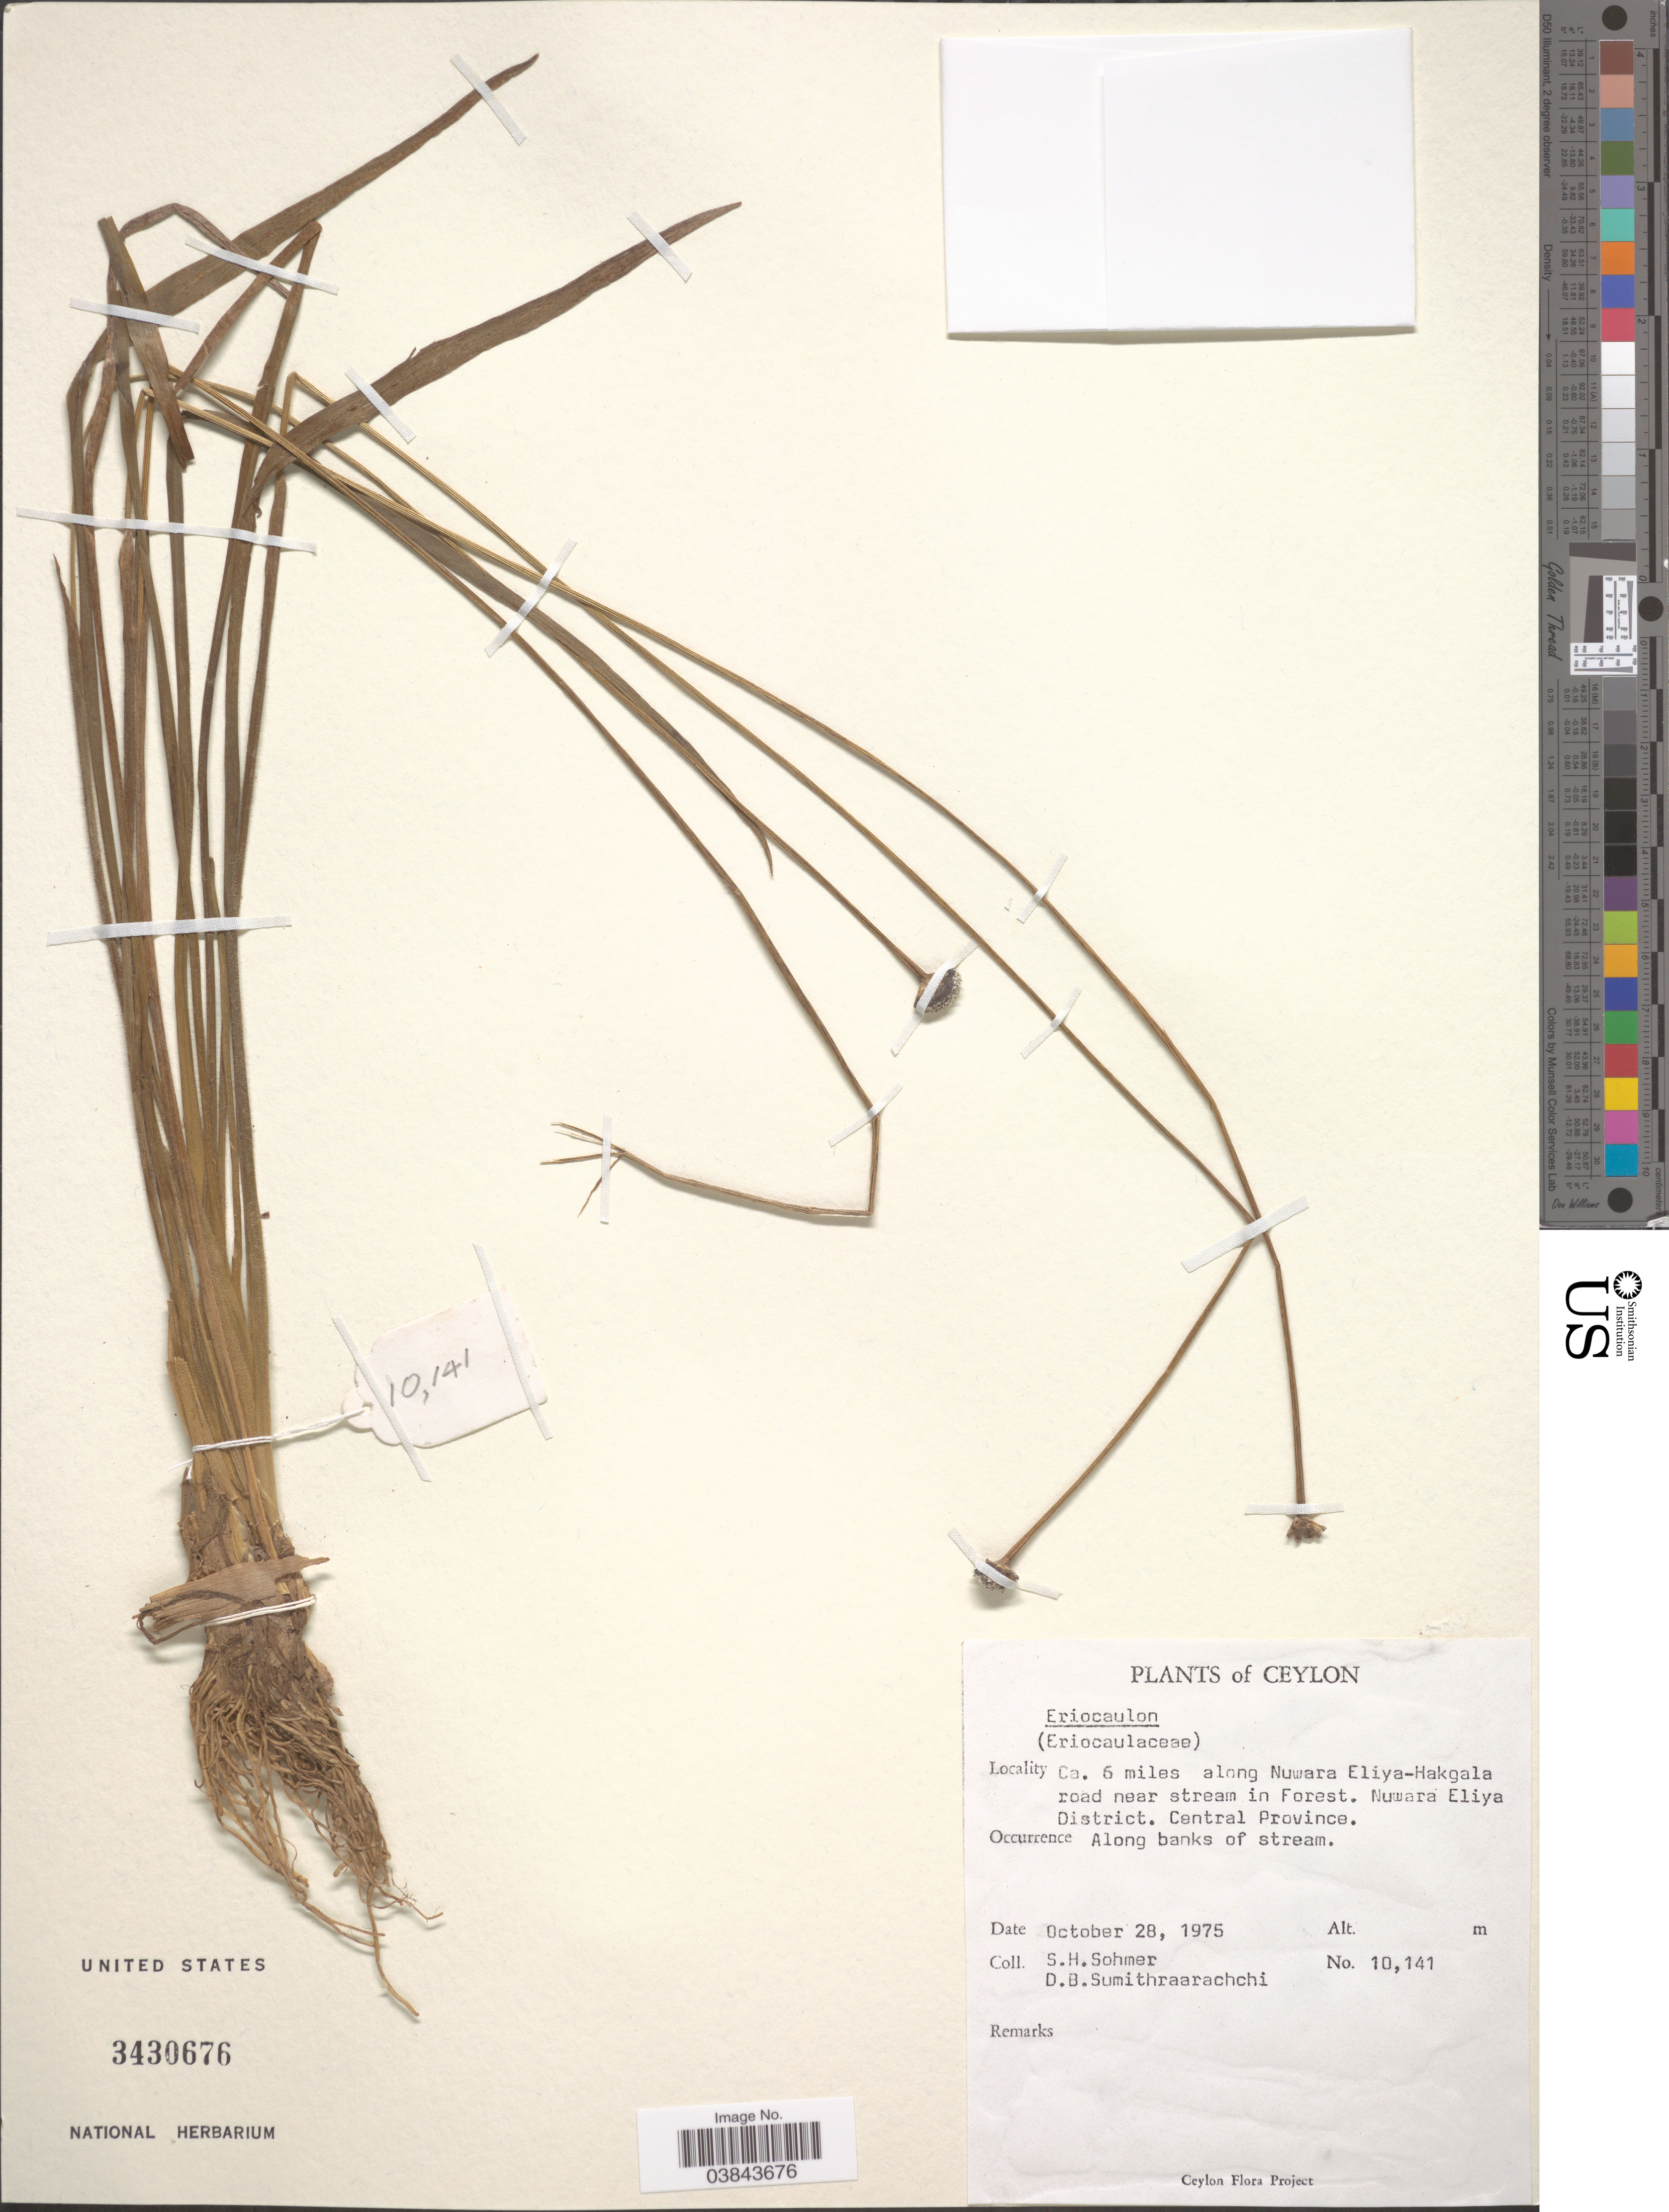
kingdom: Plantae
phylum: Tracheophyta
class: Liliopsida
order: Poales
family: Eriocaulaceae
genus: Eriocaulon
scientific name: Eriocaulon sp.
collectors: S. H. Sohmer & D. B. Sumithraarachchi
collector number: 10141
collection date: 1975-10-28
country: Sri Lanka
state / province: Central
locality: Ceylon. Ca. 6 miles along Nuwara Eliya-Hakgala road near stream in Forest. Nuwara Eliya District.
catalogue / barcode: US 3430676